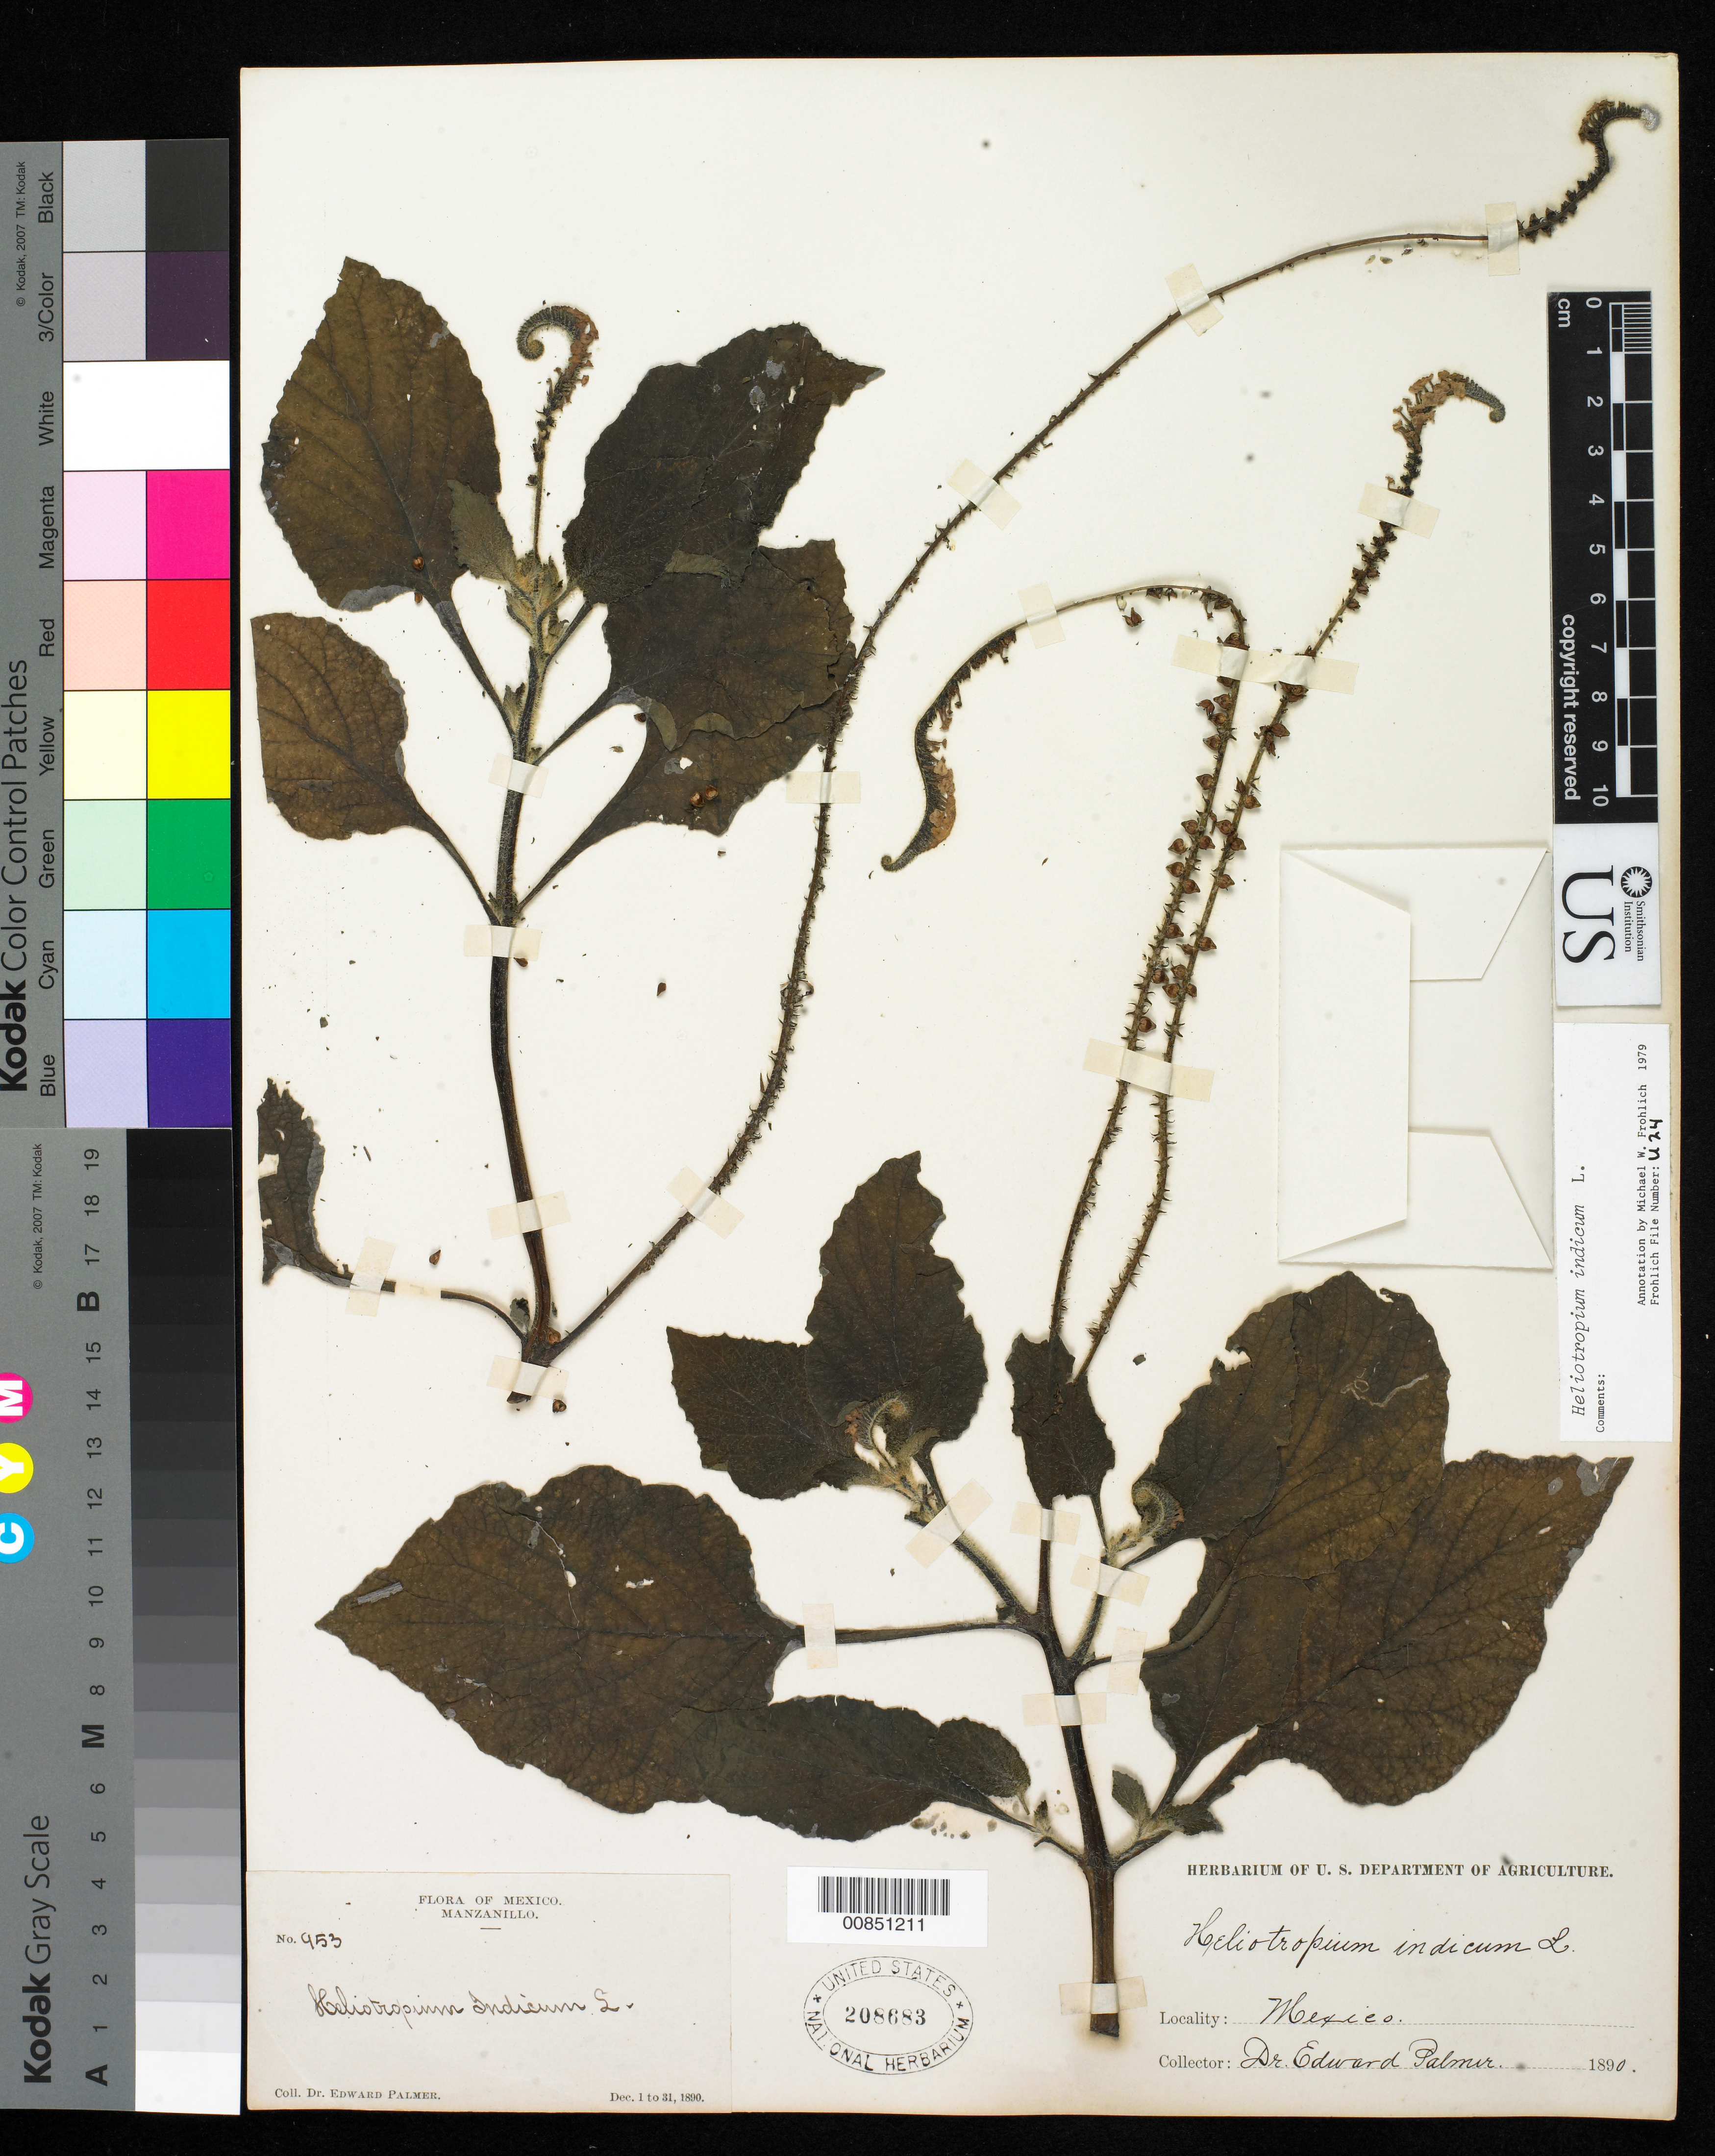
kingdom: Plantae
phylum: Tracheophyta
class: Magnoliopsida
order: Boraginales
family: Heliotropiaceae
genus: Heliotropium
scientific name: Heliotropium indicum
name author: L.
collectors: E. Palmer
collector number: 953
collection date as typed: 01 Dec 1890 to 31 Dec 1890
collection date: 1890-12-01/1890-12-31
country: Mexico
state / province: Colima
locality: Manzanillo, Colima.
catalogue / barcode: US 208683